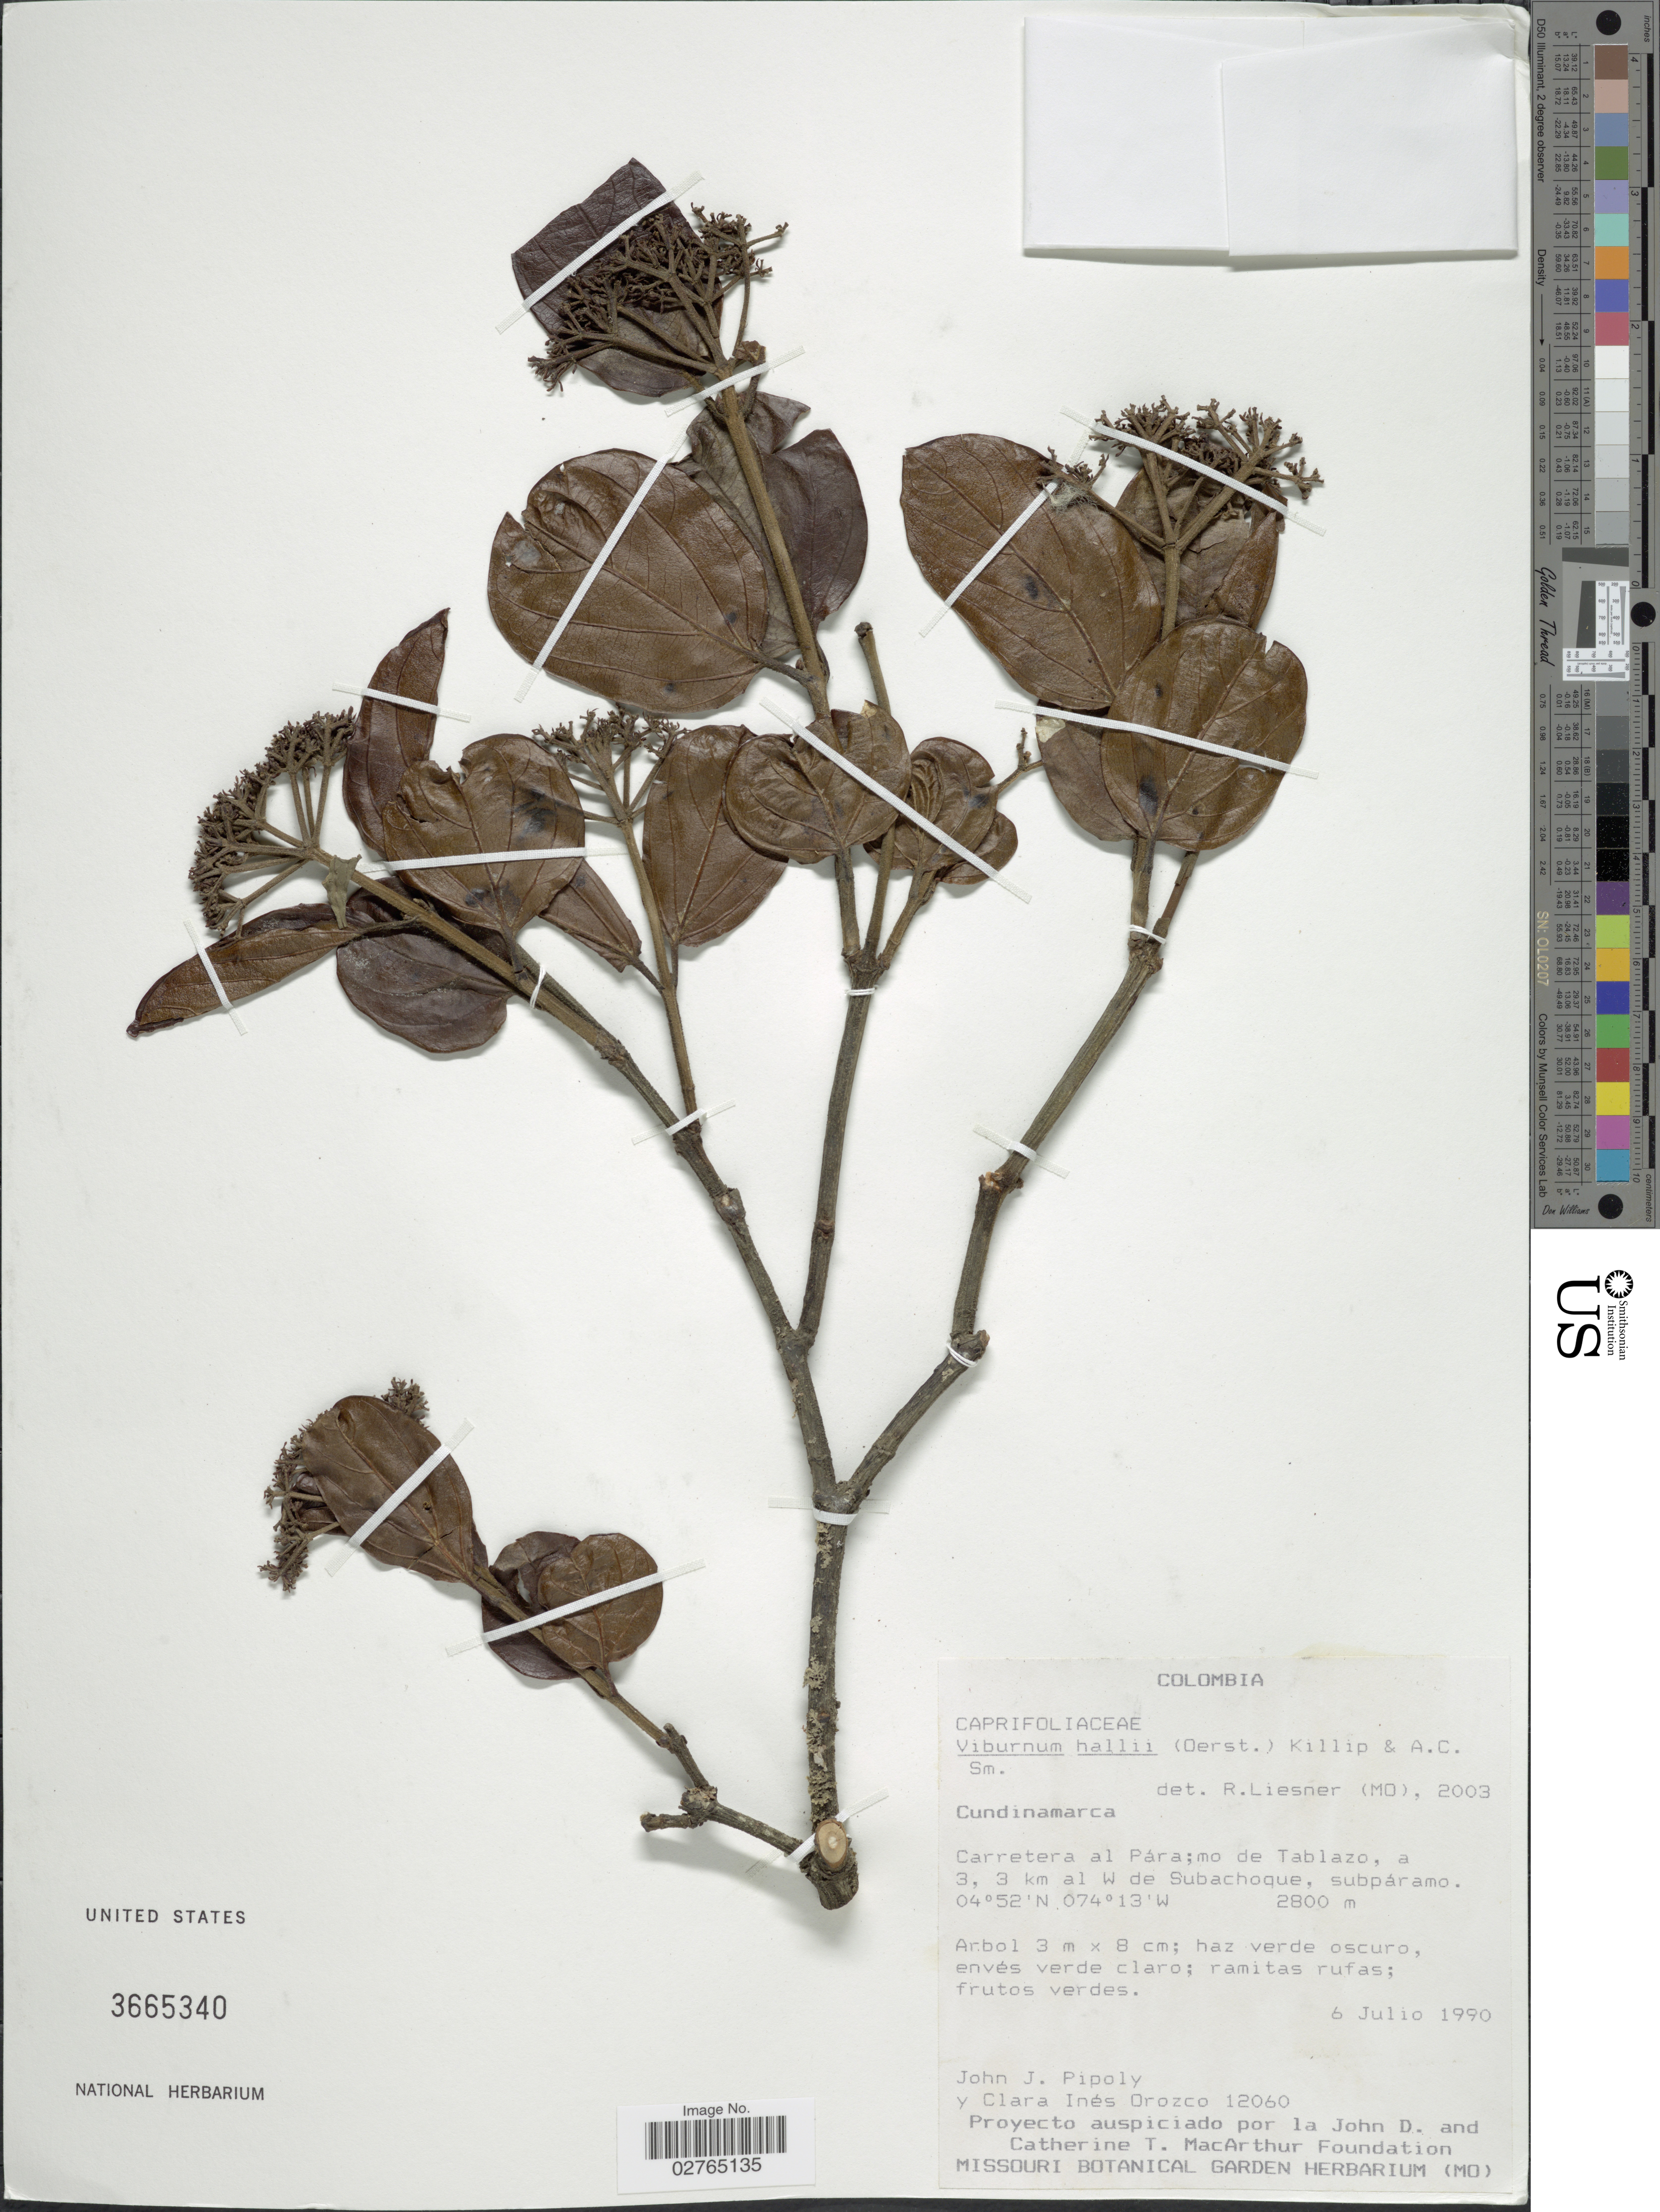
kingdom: Plantae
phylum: Tracheophyta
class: Magnoliopsida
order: Dipsacales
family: Viburnaceae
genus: Viburnum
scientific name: Viburnum hallii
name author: (Oerst.) Killip & A.C. Sm.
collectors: J. J. Pipoly & C. I. Orozco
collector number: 12060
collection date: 1990-07-06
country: Colombia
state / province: Cundinamarca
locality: Carretera al Pára; mo de Tablazo, a 3, 3 km al W de Subachoque, subpáramo.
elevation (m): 2800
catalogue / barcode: US 3665340